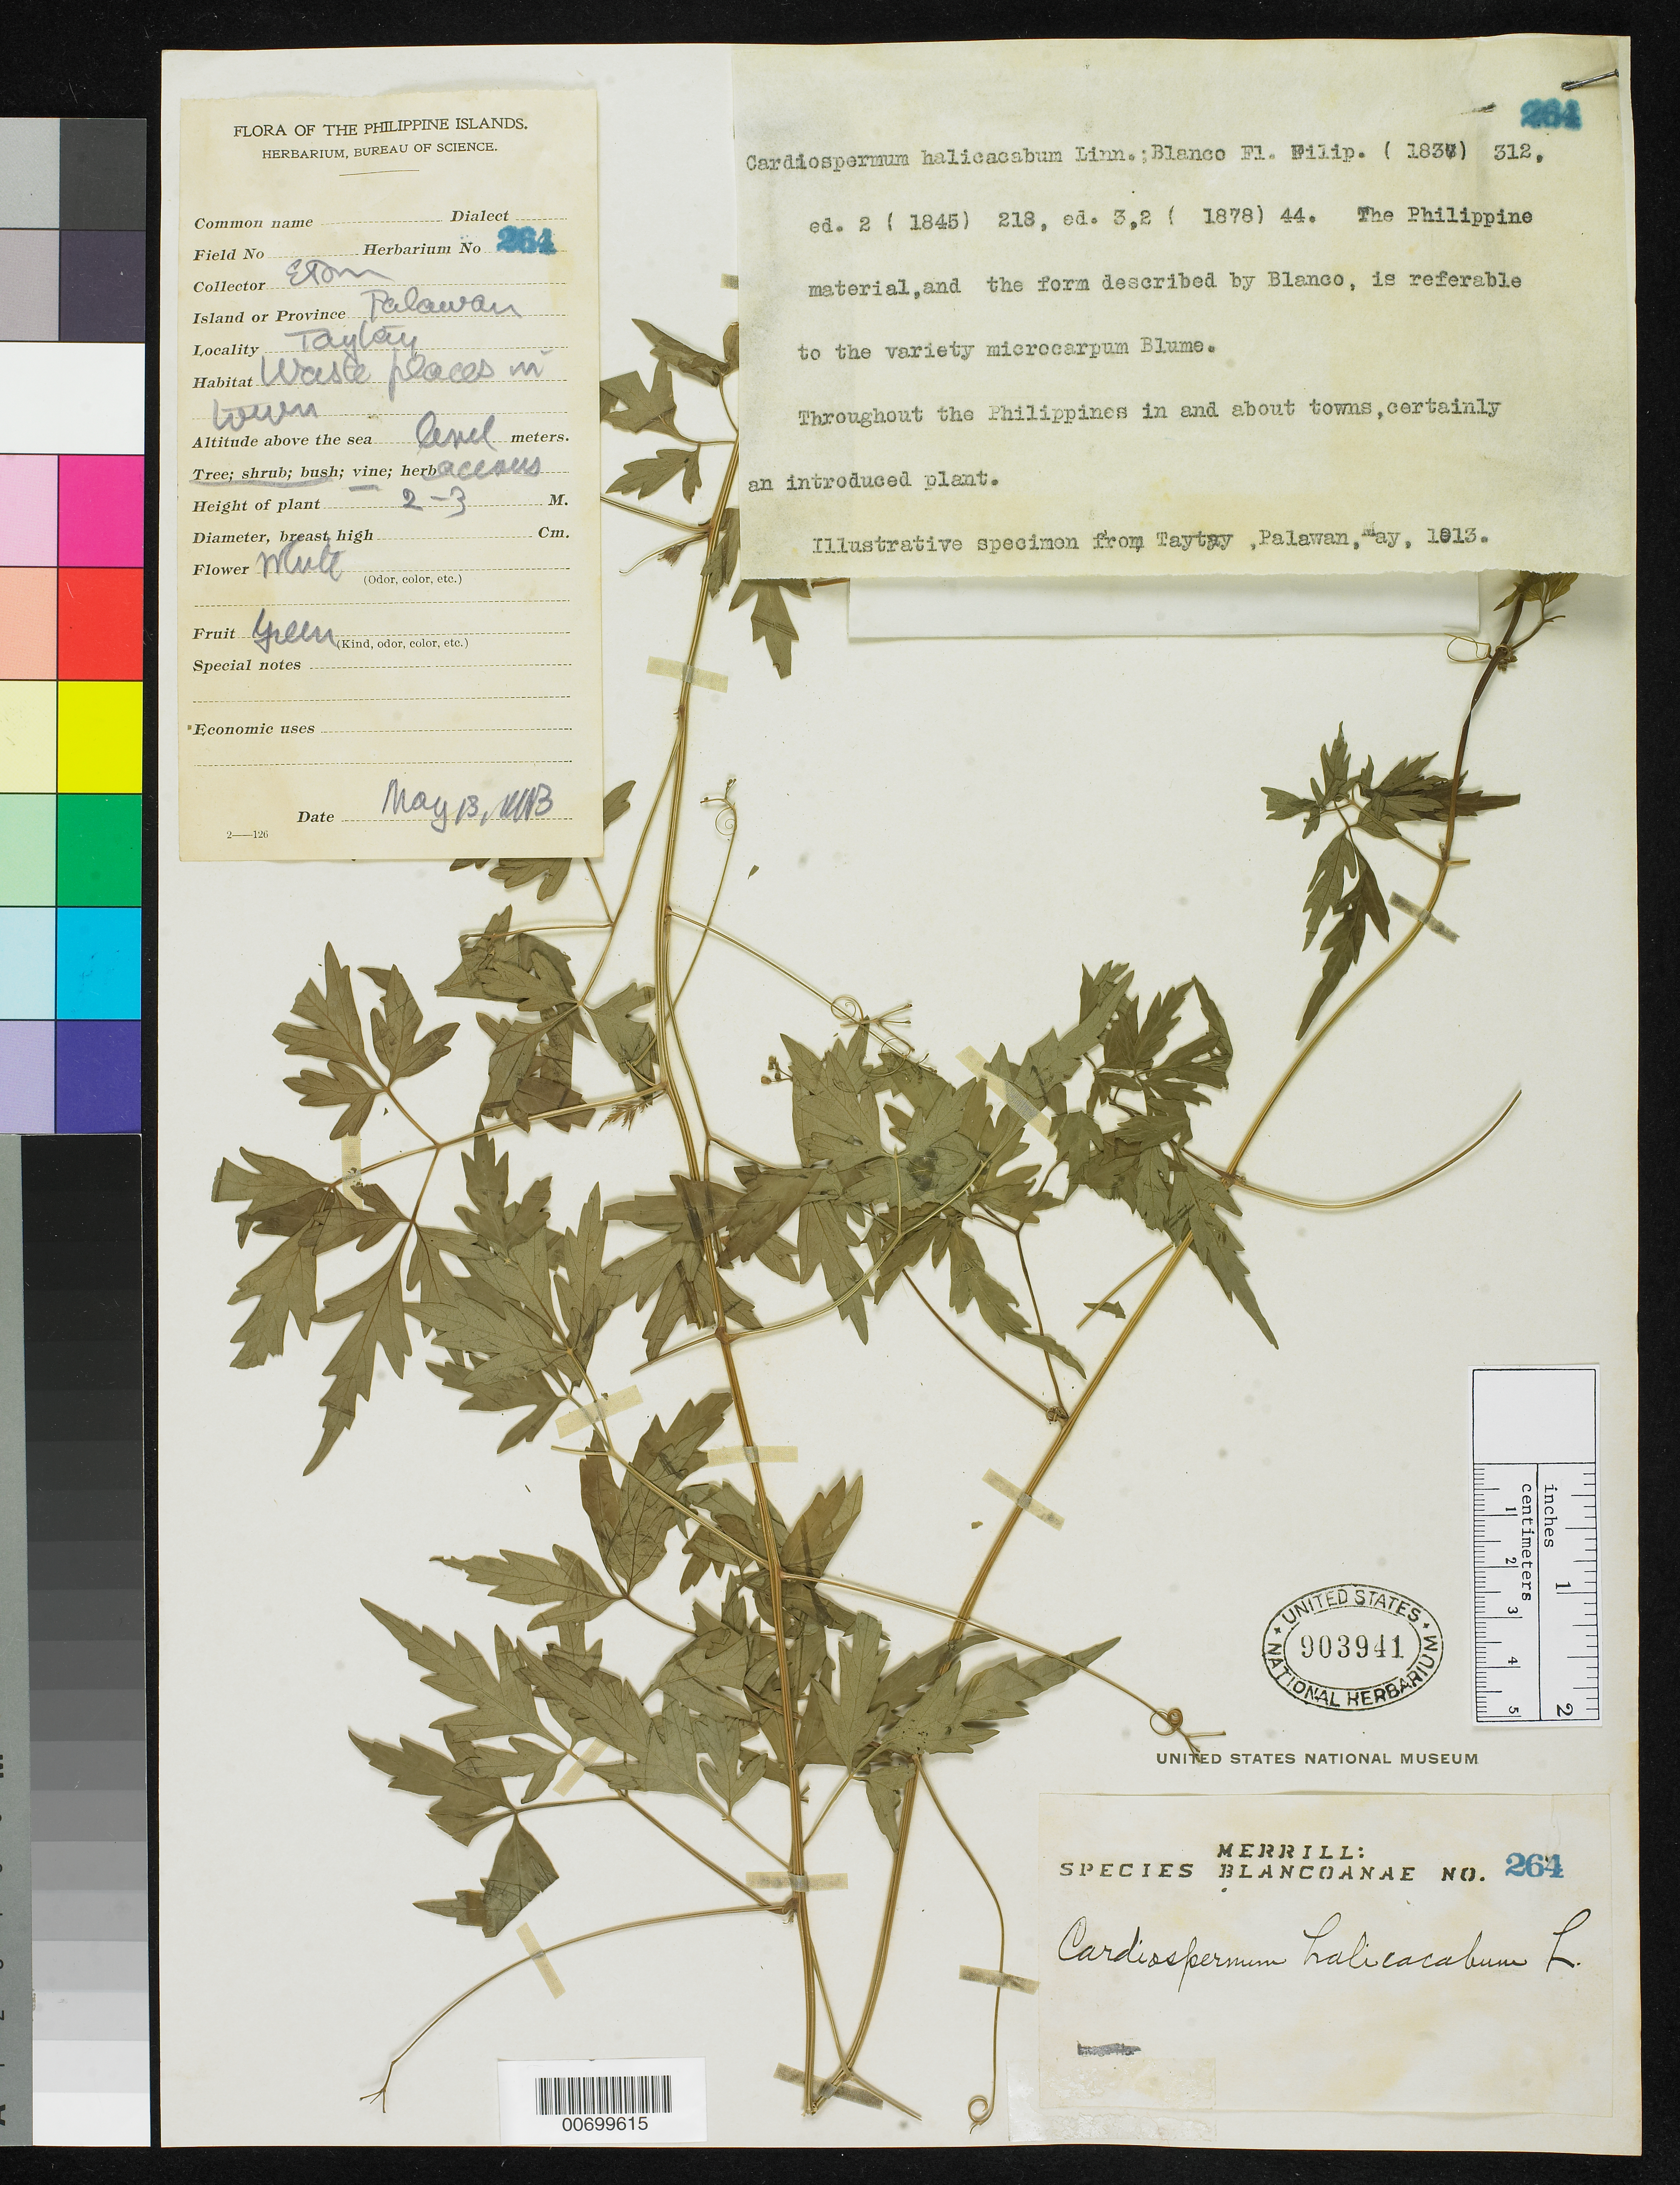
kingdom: Plantae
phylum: Tracheophyta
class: Magnoliopsida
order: Sapindales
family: Sapindaceae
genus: Cardiospermum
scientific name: Cardiospermum halicacabum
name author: L.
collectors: E. D. Merrill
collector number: Sp. Blancoan. 0264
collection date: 1913-05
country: Philippines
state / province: Mimaropa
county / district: Palawan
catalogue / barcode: US 903941